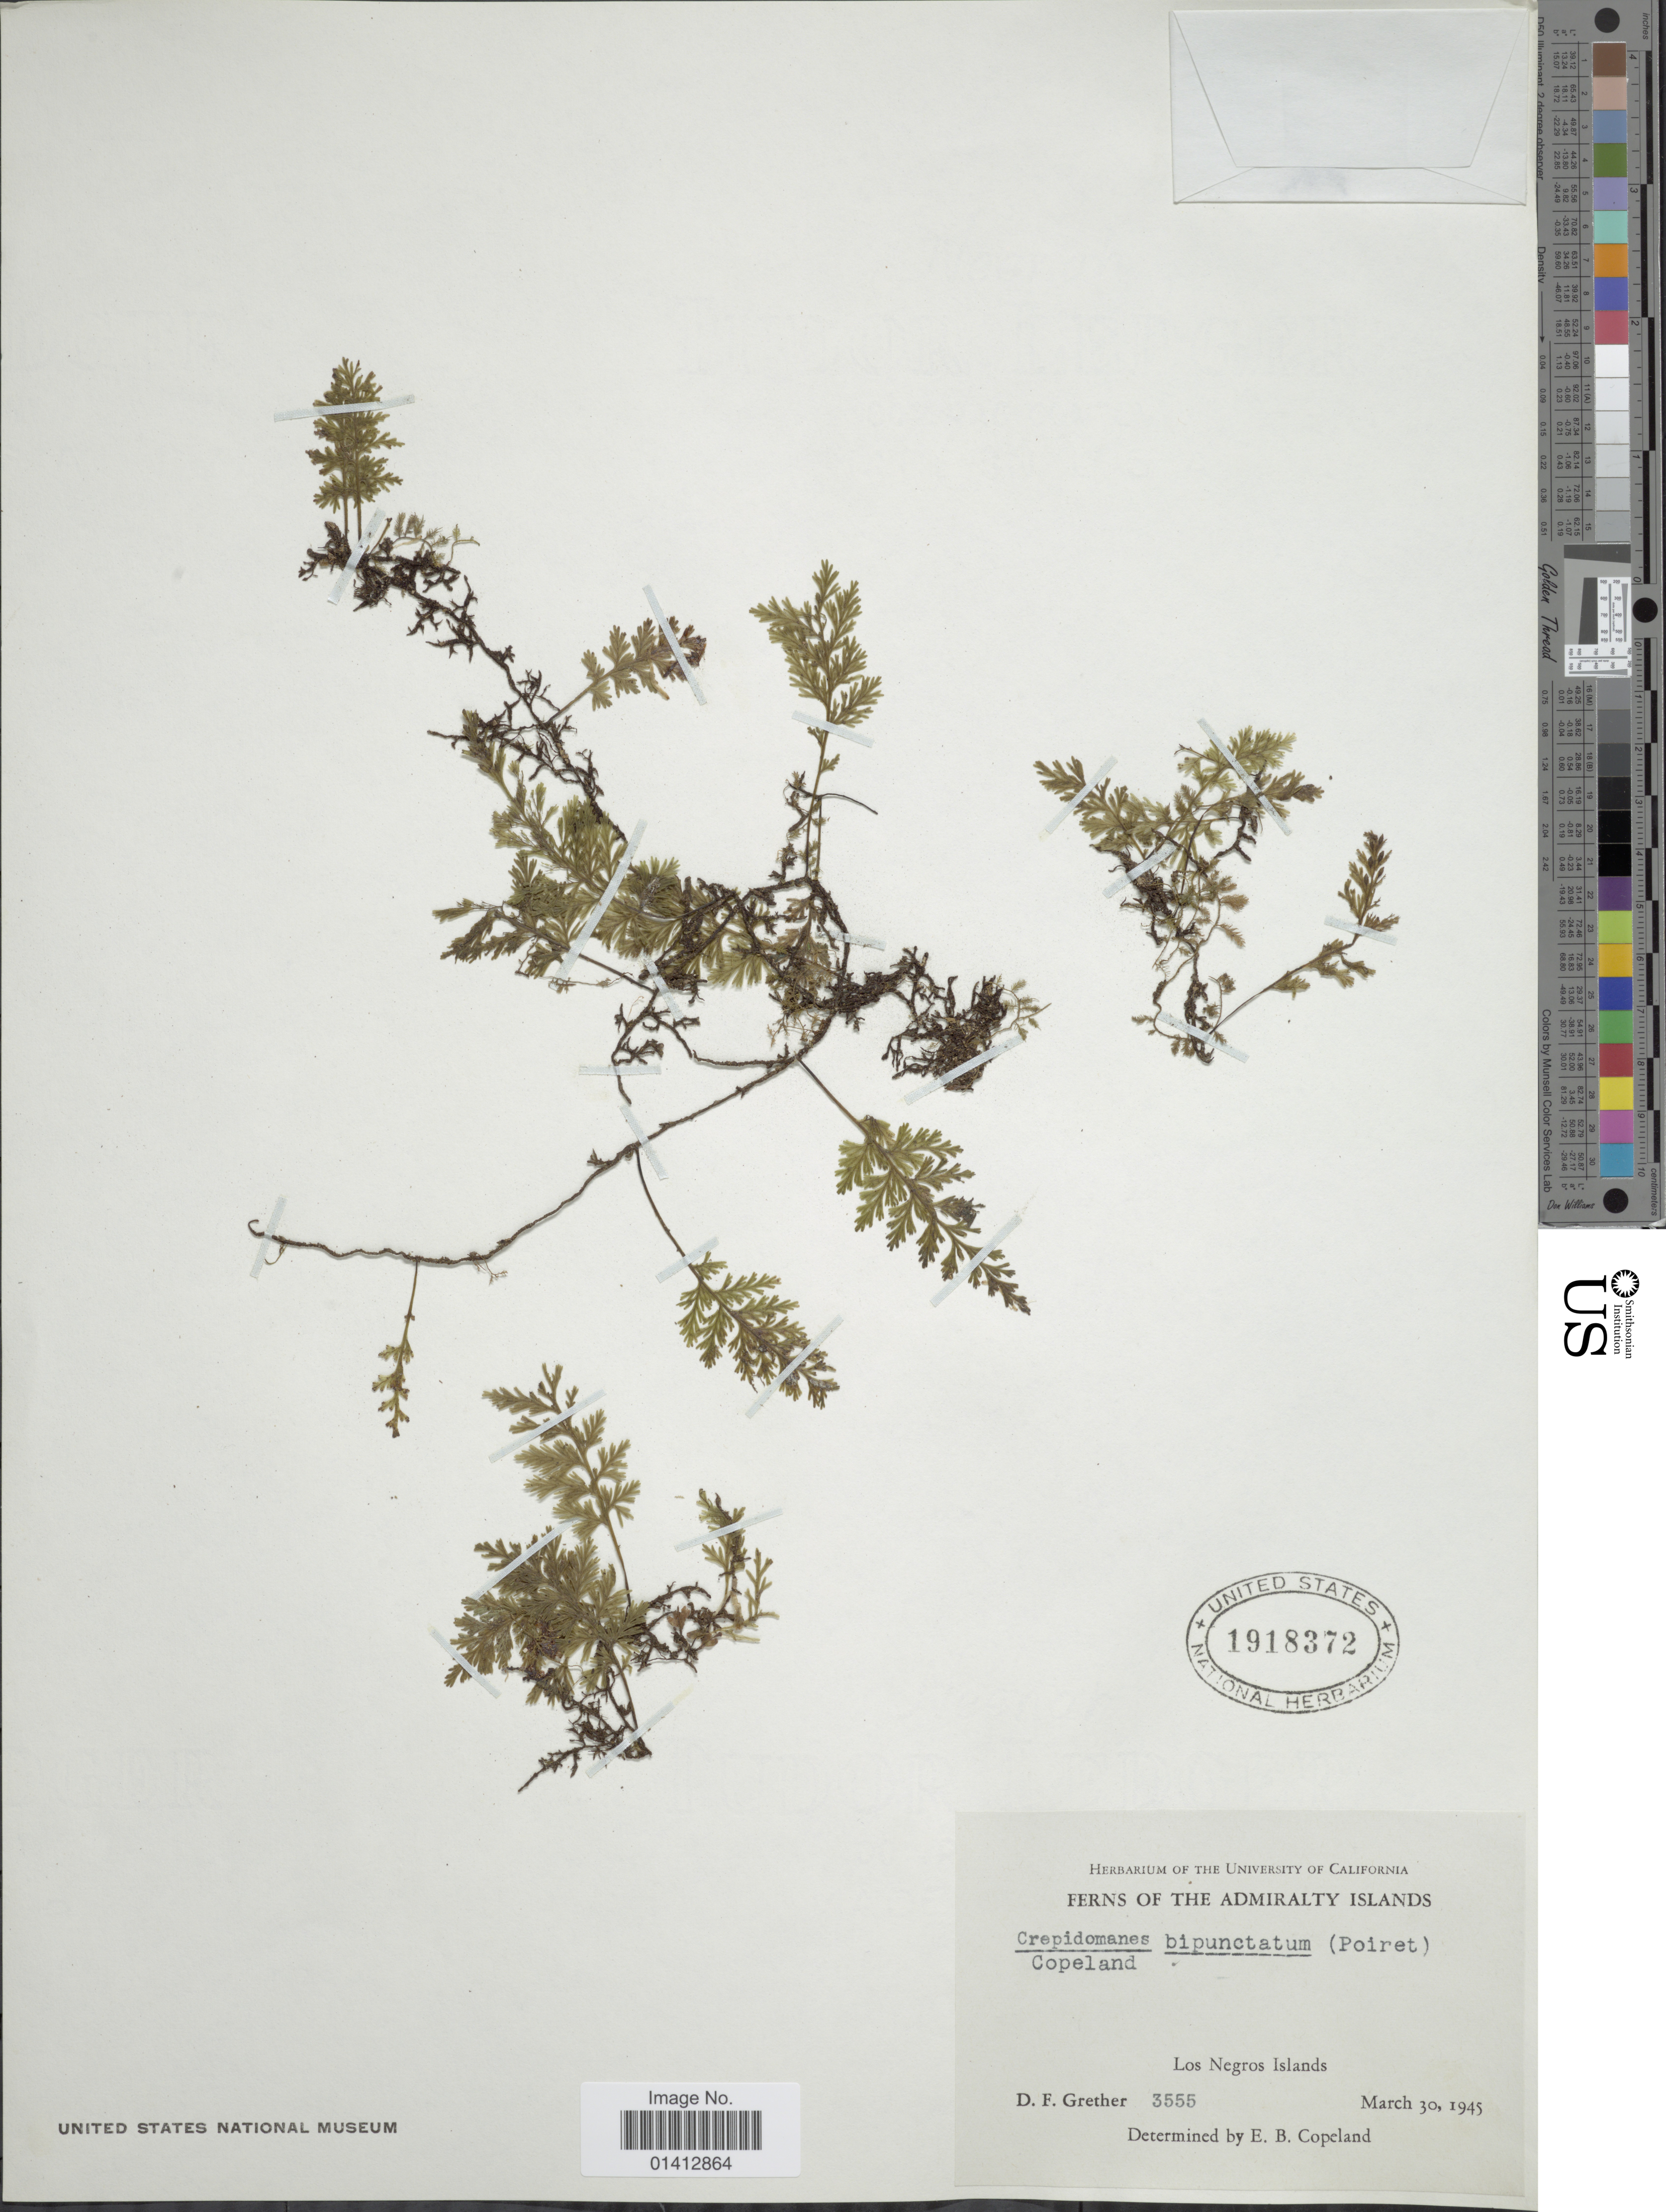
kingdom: Plantae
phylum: Tracheophyta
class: Polypodiopsida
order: Hymenophyllales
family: Hymenophyllaceae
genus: Crepidomanes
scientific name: Crepidomanes bipunctatum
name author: (Poir.) Copel.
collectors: D. F. Grether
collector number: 3555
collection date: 1945-03-30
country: Papua New Guinea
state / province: Manus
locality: The Admiralty Islands, Los Negros Islands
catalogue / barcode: US 1918372